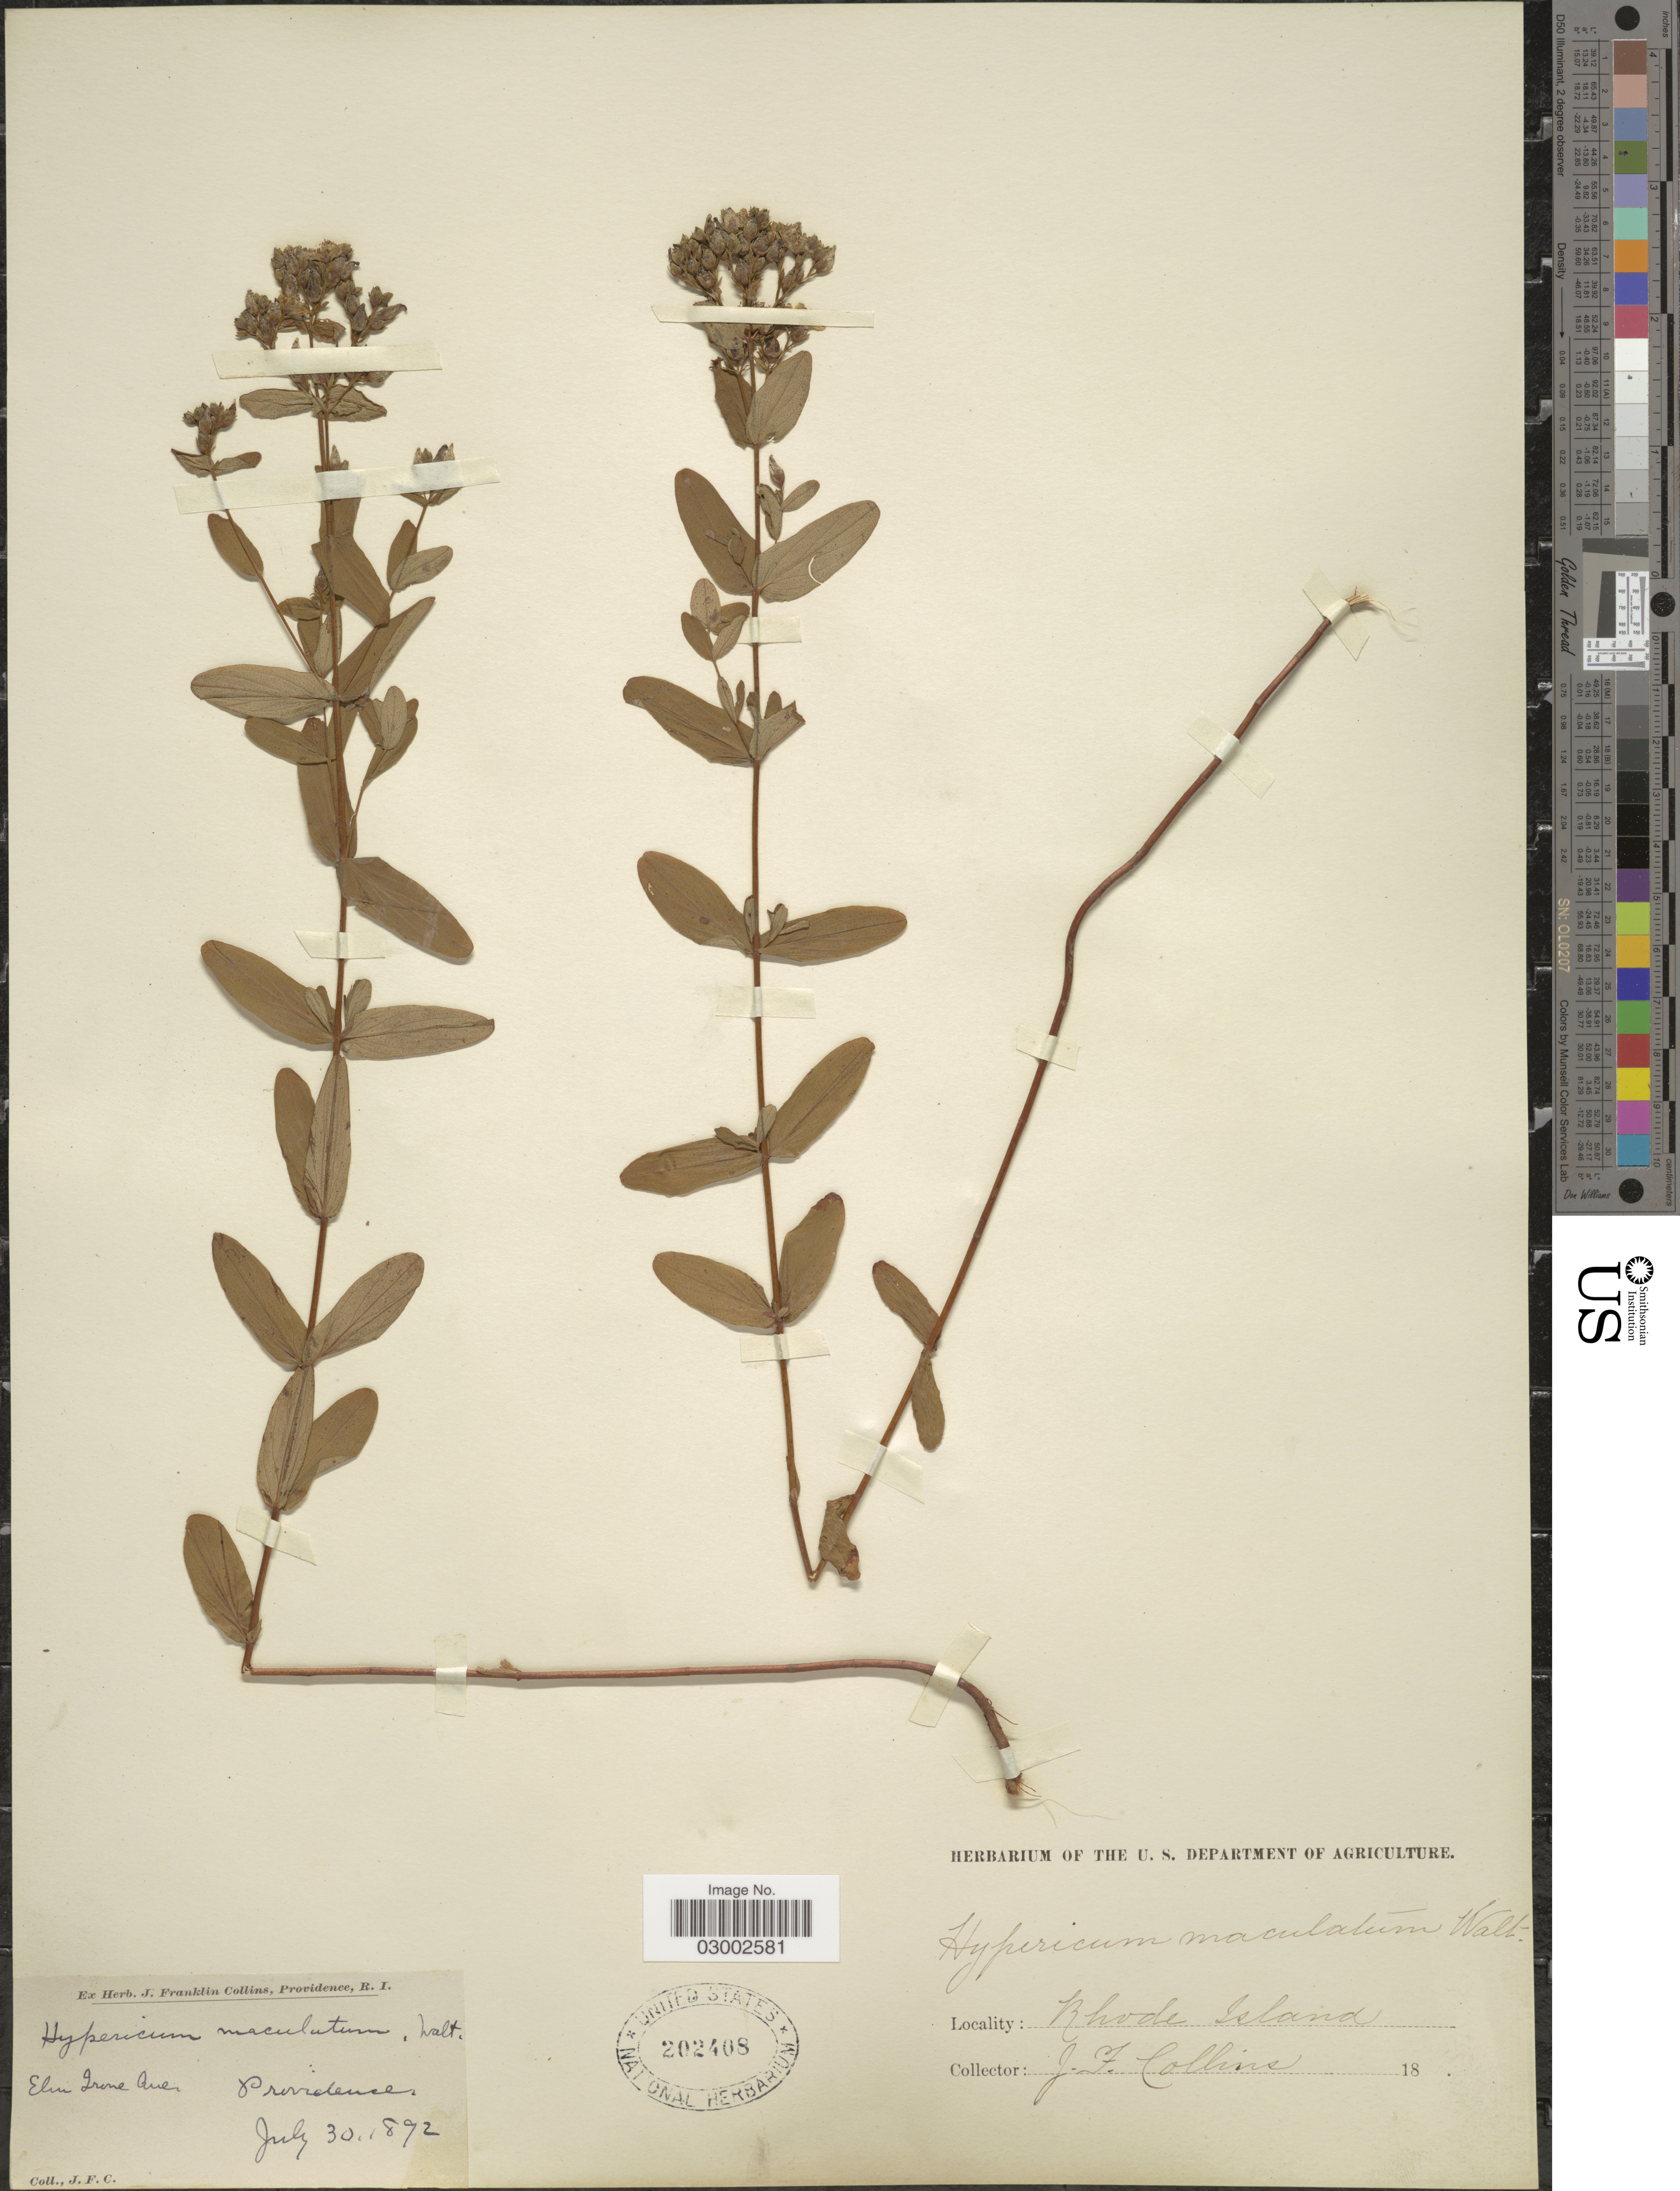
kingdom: Plantae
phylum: Tracheophyta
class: Magnoliopsida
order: Malpighiales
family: Hypericaceae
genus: Hypericum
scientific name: Hypericum punctatum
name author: Lam.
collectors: J. Collins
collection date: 1892-07-30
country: United States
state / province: Rhode Island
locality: Elm Grove Ave. Providence.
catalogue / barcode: US 202408